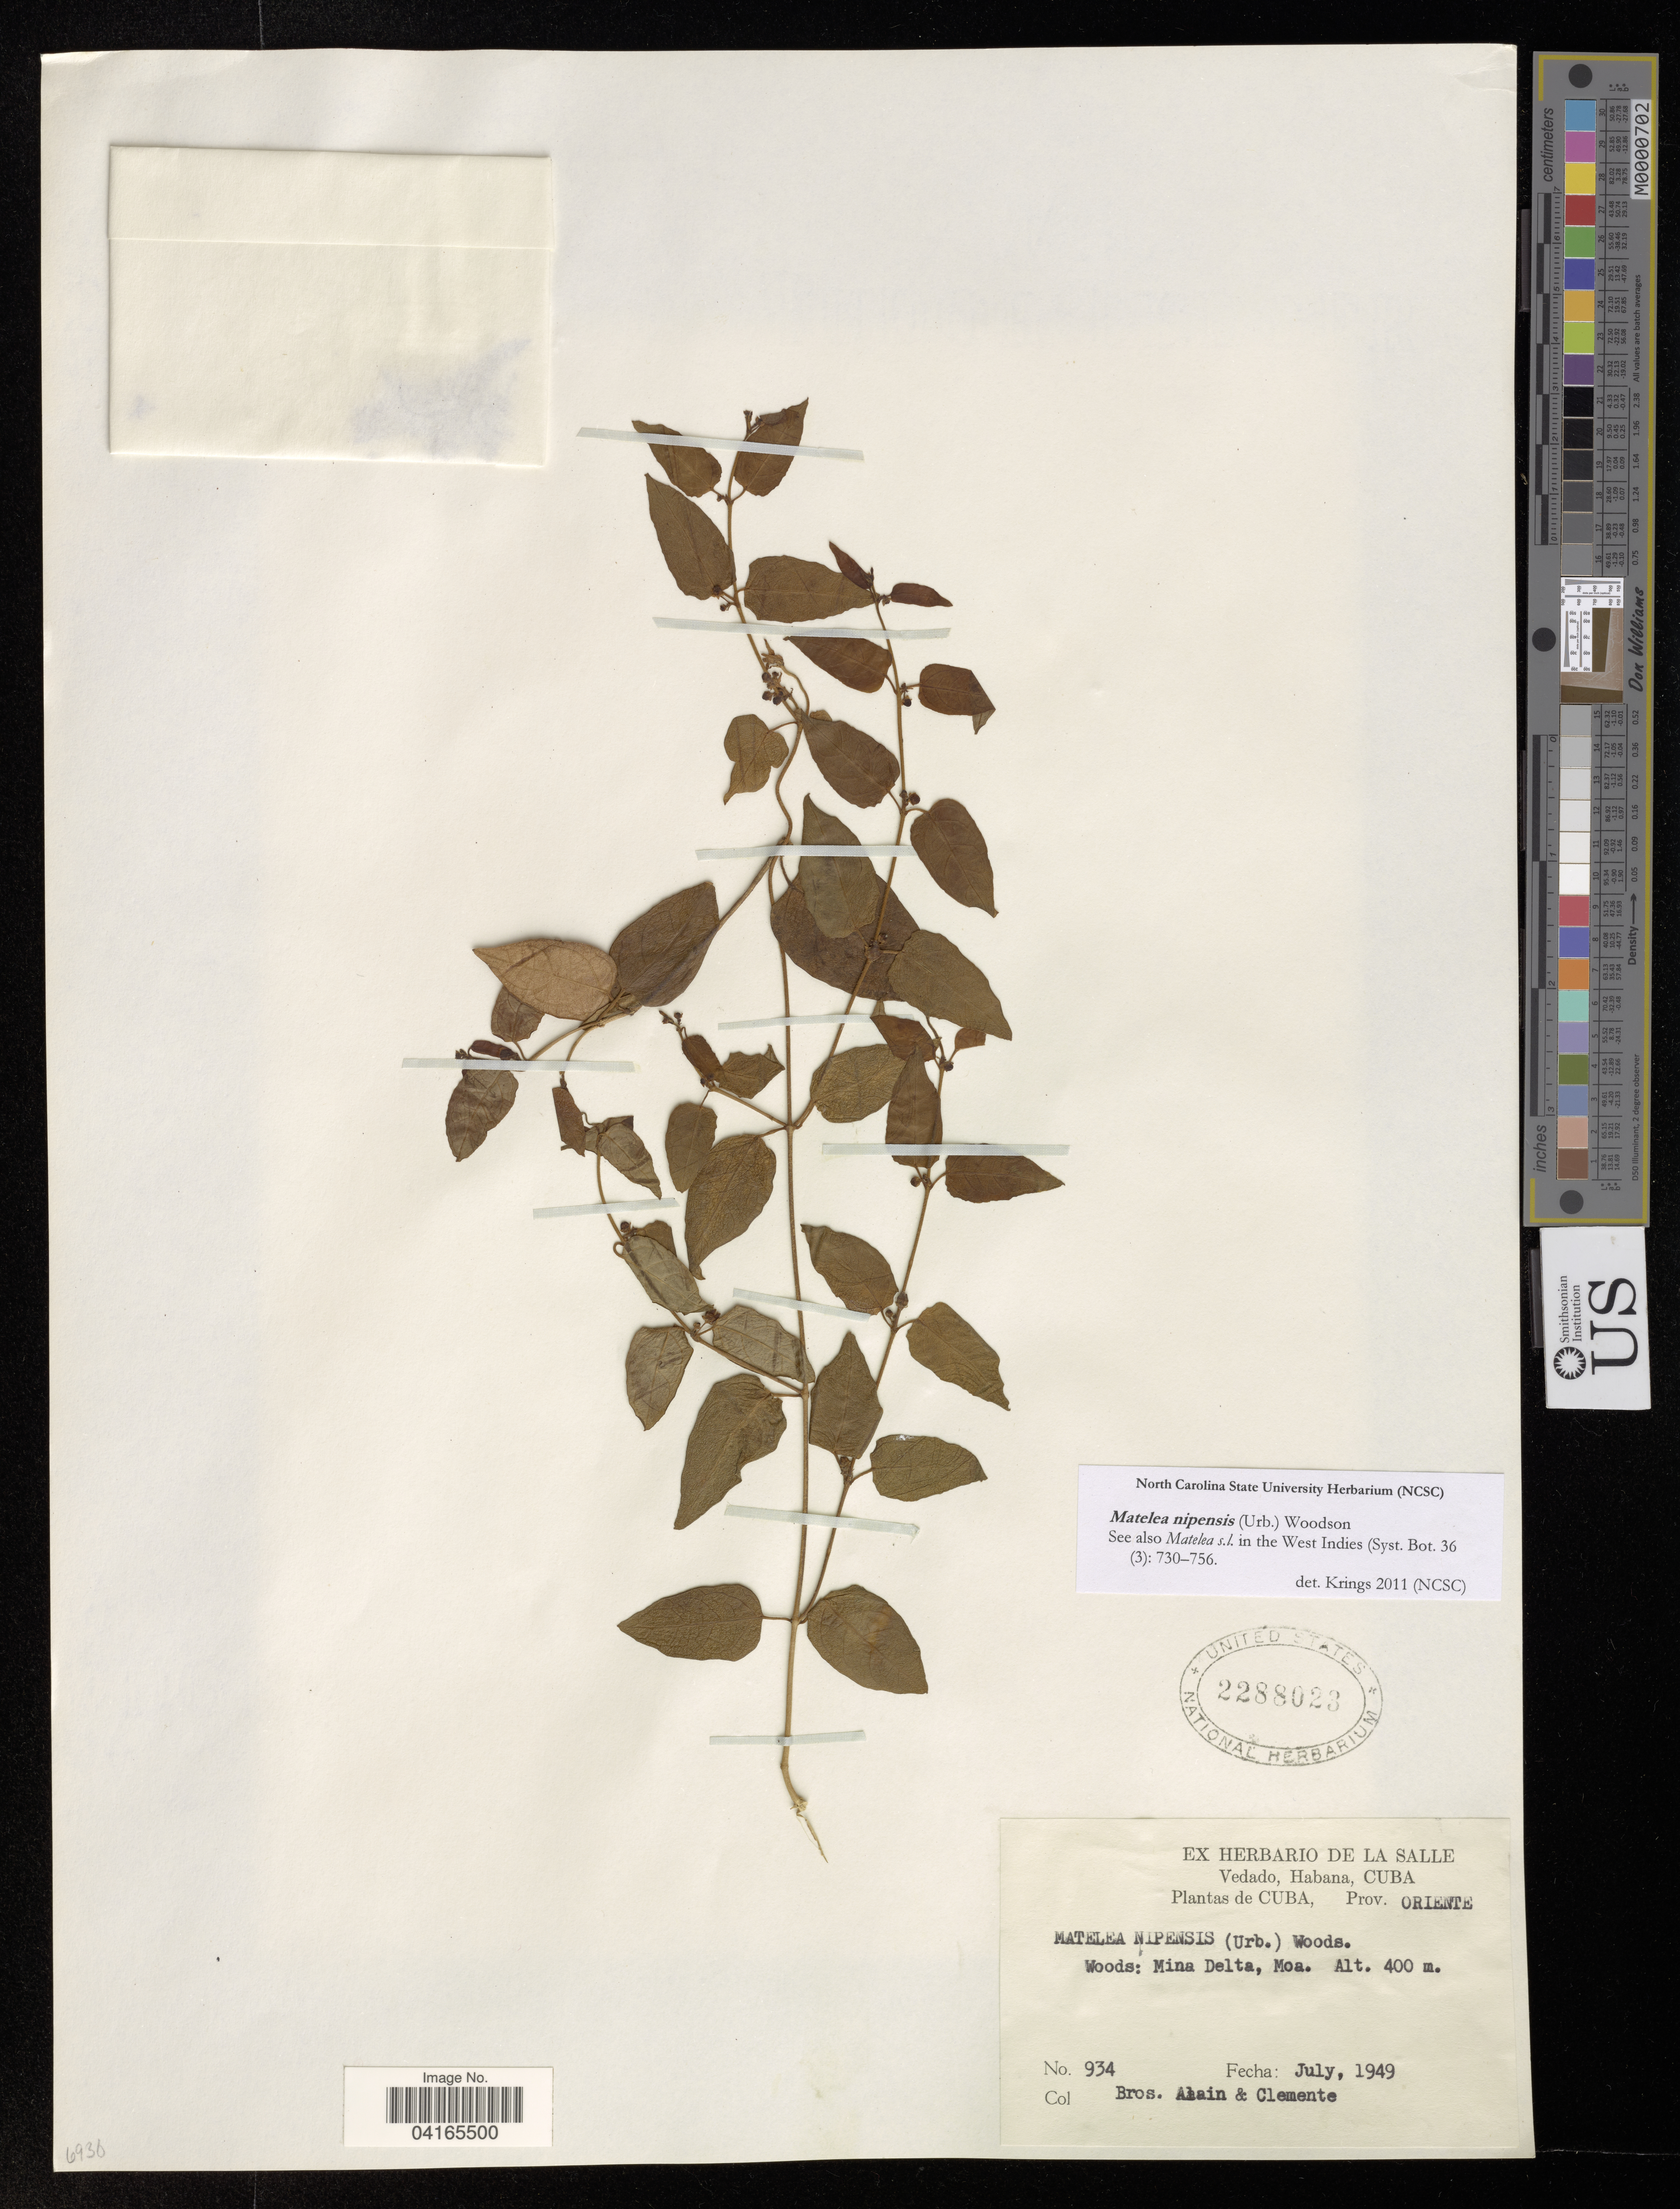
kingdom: Plantae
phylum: Tracheophyta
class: Magnoliopsida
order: Gentianales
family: Apocynaceae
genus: Matelea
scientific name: Matelea nipensis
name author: (Urb.) Woodson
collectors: Alain & -- Clemente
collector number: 934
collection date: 1949-07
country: Cuba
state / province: Oriente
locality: Vedado, Habana, Prov. Oriente. Mina Delta, Moa.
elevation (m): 400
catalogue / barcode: US 2288023